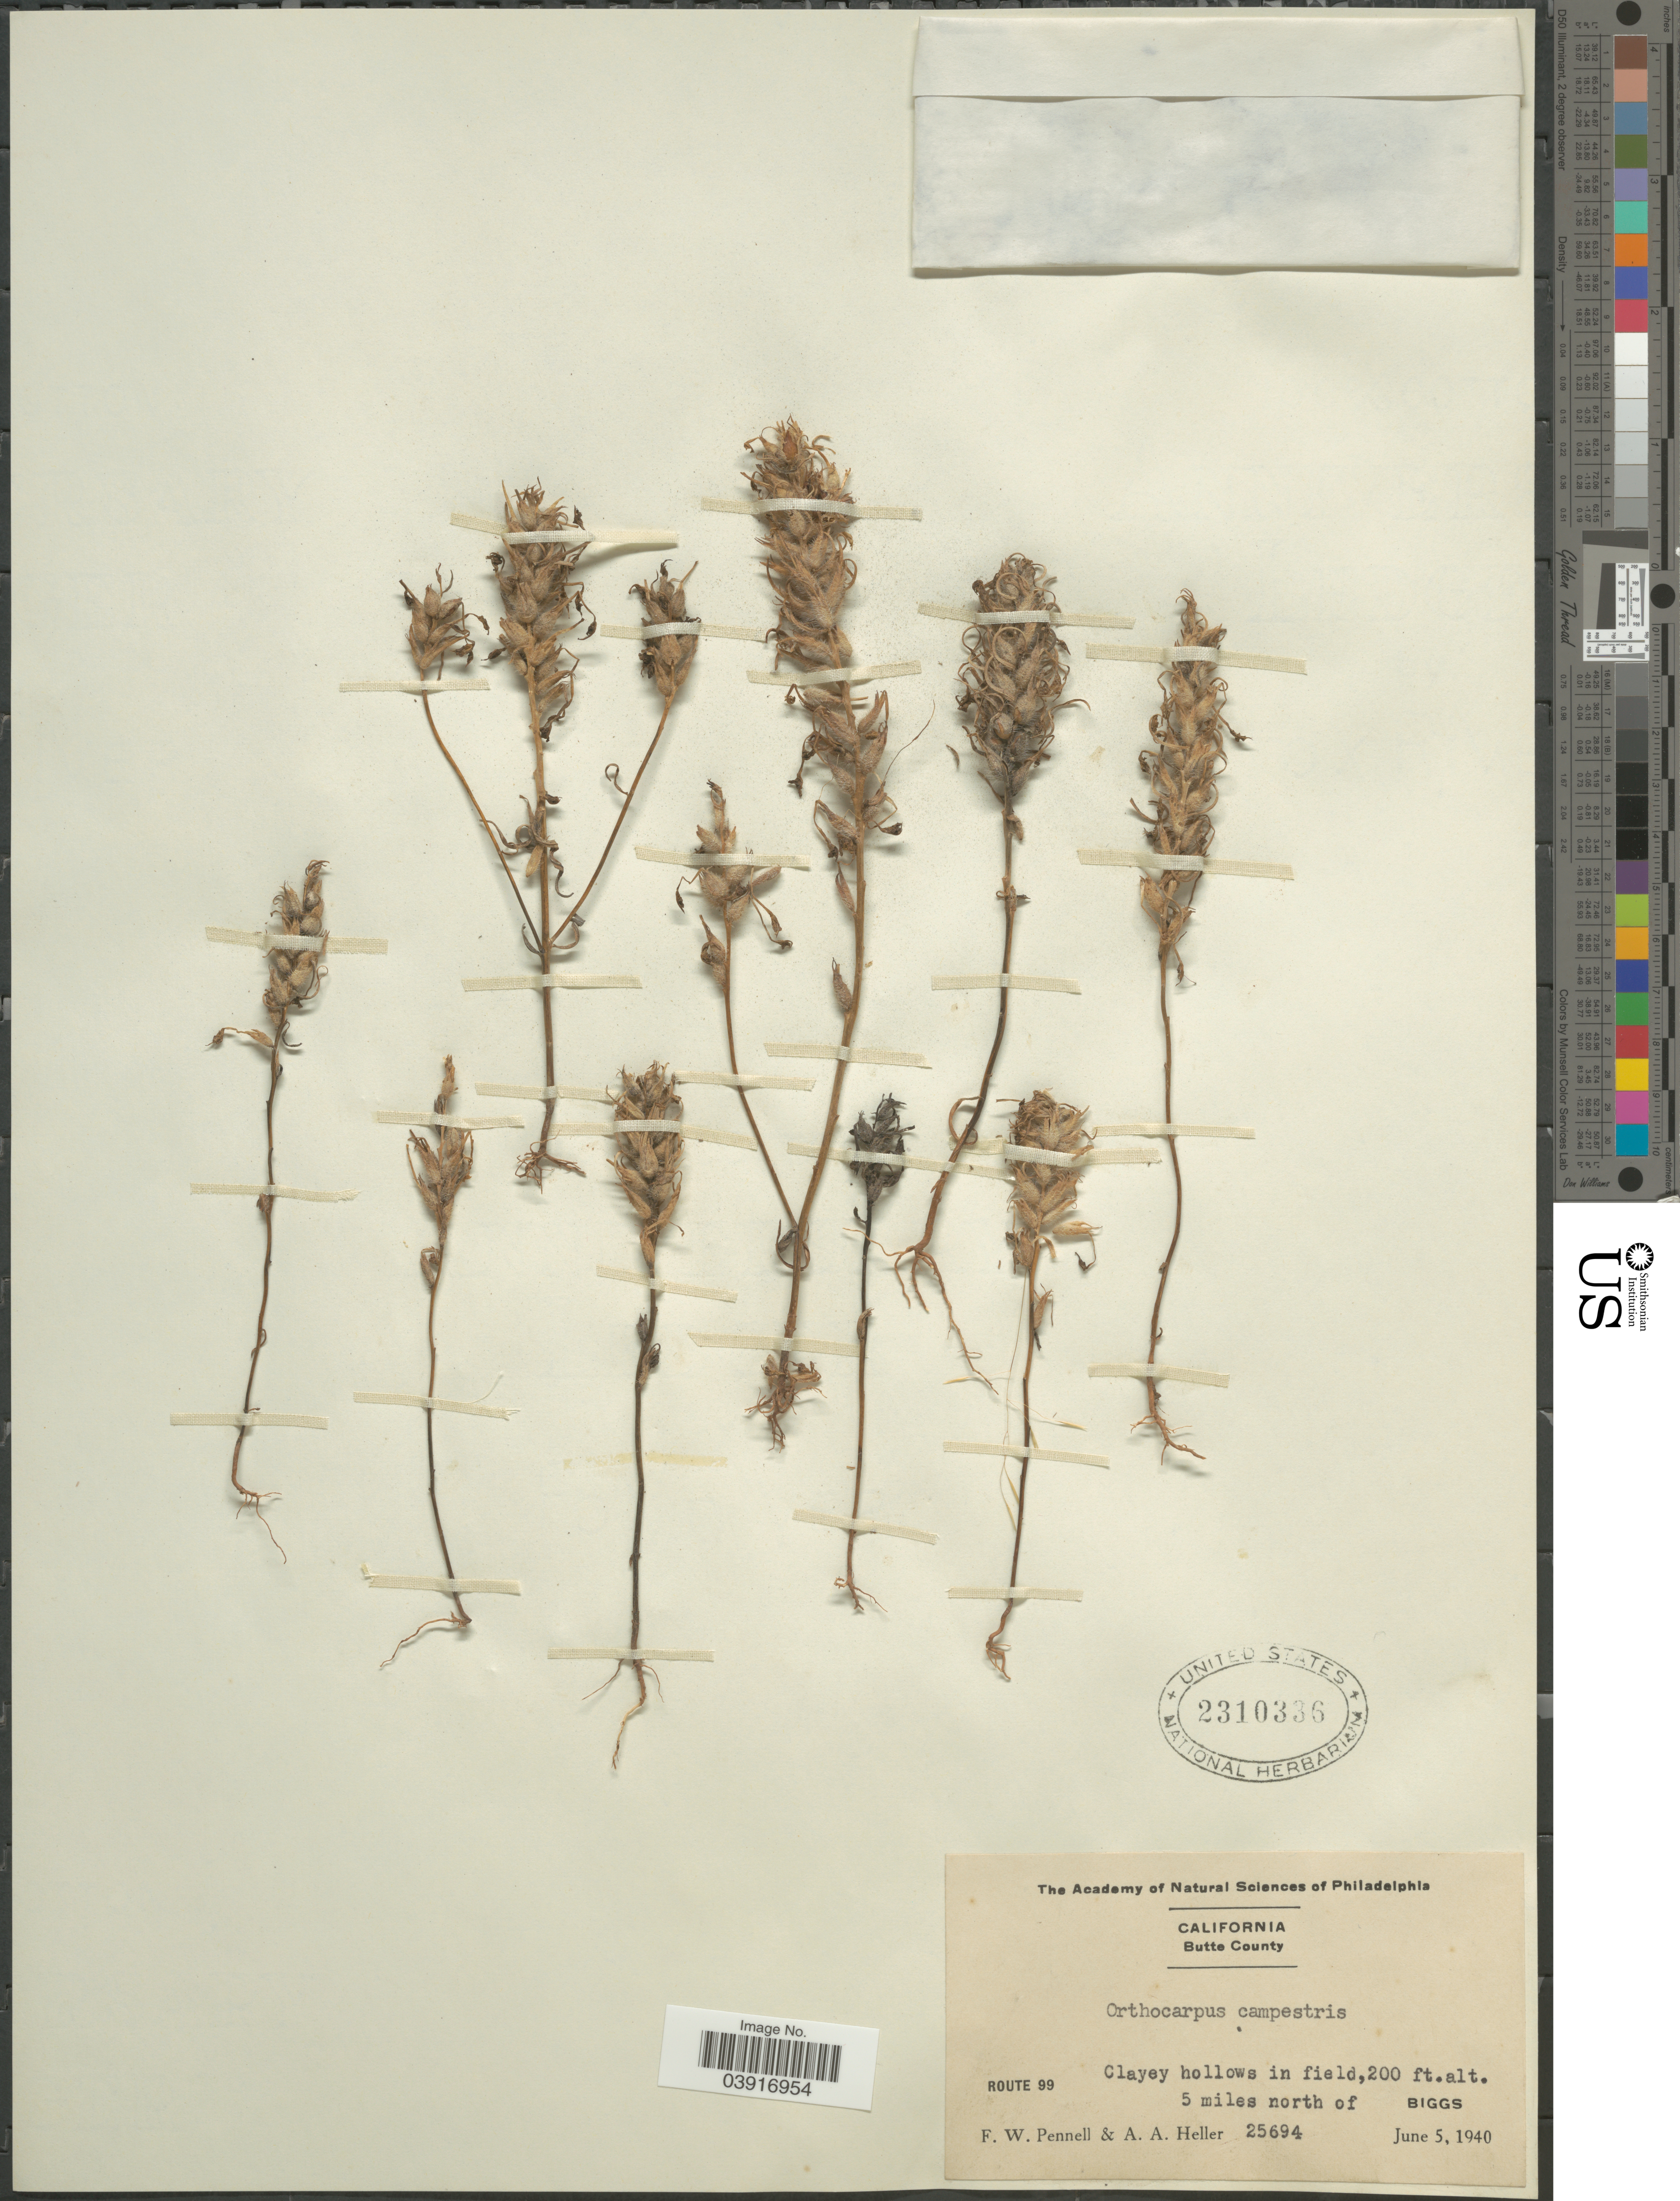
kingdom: Plantae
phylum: Tracheophyta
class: Magnoliopsida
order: Lamiales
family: Orobanchaceae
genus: Orthocarpus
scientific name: Orthocarpus campestris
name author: Benth.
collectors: F. W. Pennell & A. A. Heller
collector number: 25694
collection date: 1940-06-05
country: United States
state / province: California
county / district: Butte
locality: Butte County. Route 99, 5 miles north of Biggs.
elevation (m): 61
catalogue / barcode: US 2310336